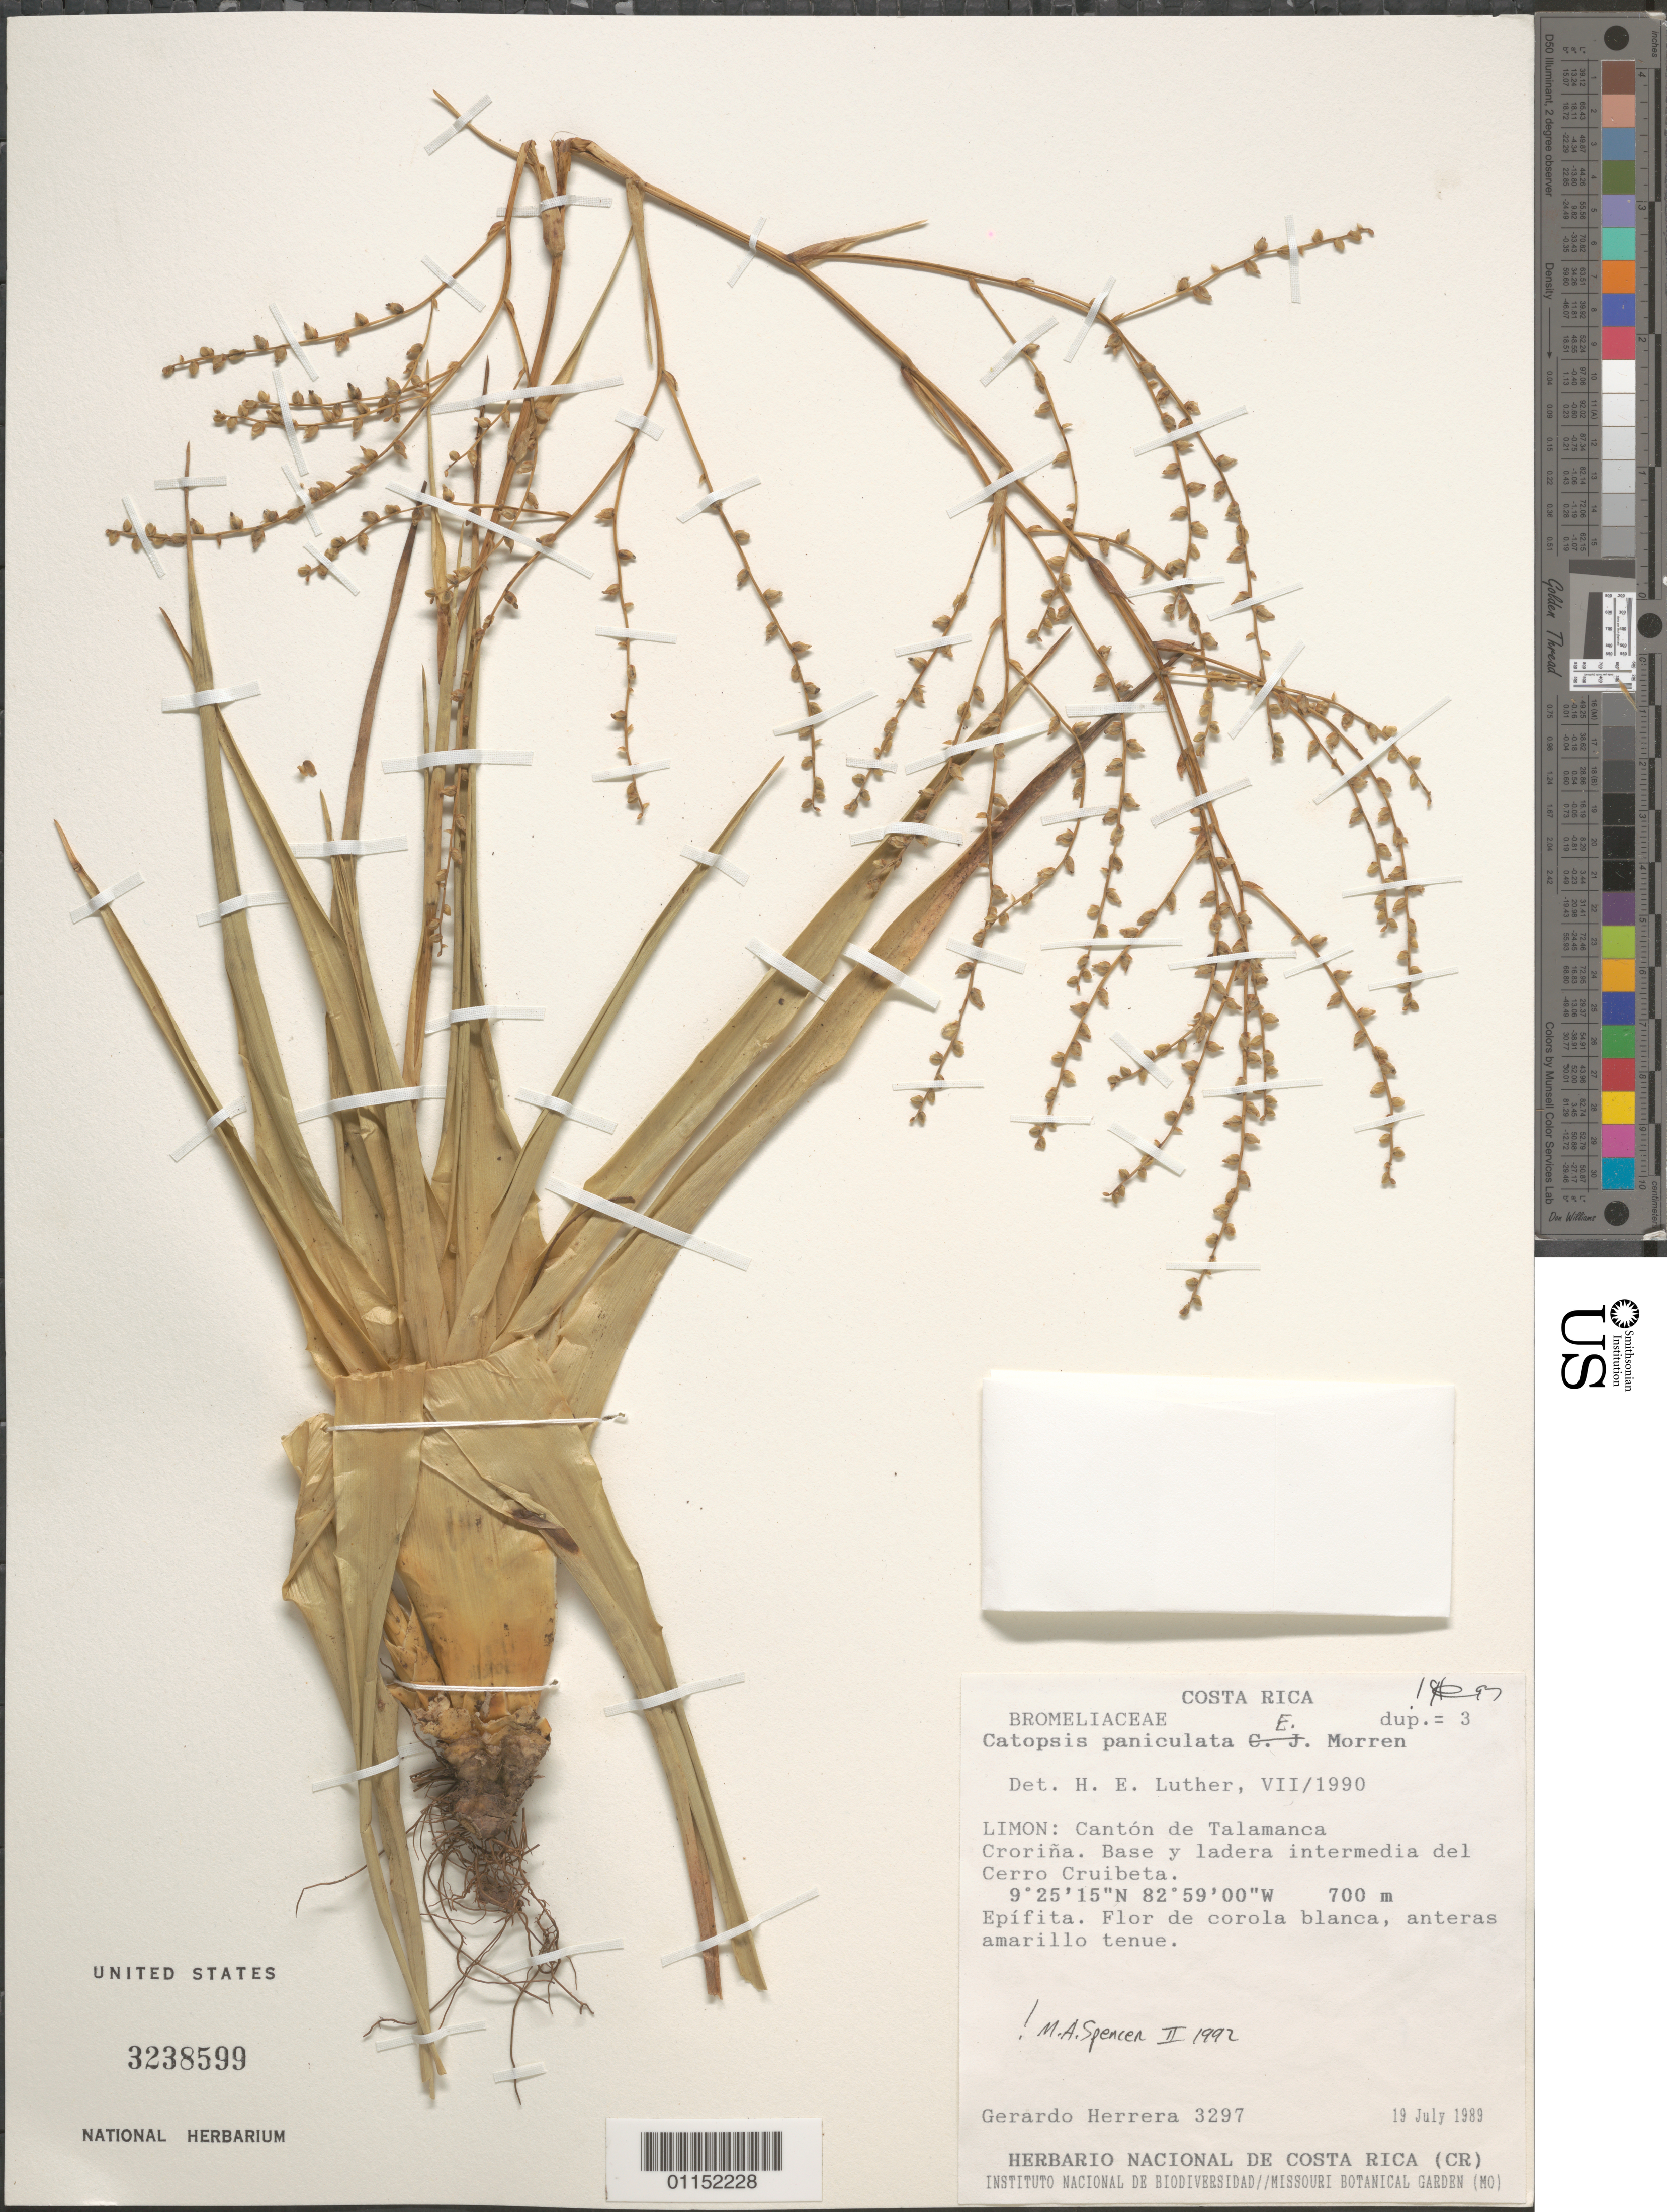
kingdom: Plantae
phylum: Tracheophyta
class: Liliopsida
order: Poales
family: Bromeliaceae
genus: Catopsis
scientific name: Catopsis paniculata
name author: É. Morren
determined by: Luther, Hans E.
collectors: G. Herrera Ch.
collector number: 3297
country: Costa Rica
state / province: Limón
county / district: Talamanca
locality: Crorina, Cerro Cruibeta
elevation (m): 700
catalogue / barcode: US 3238599